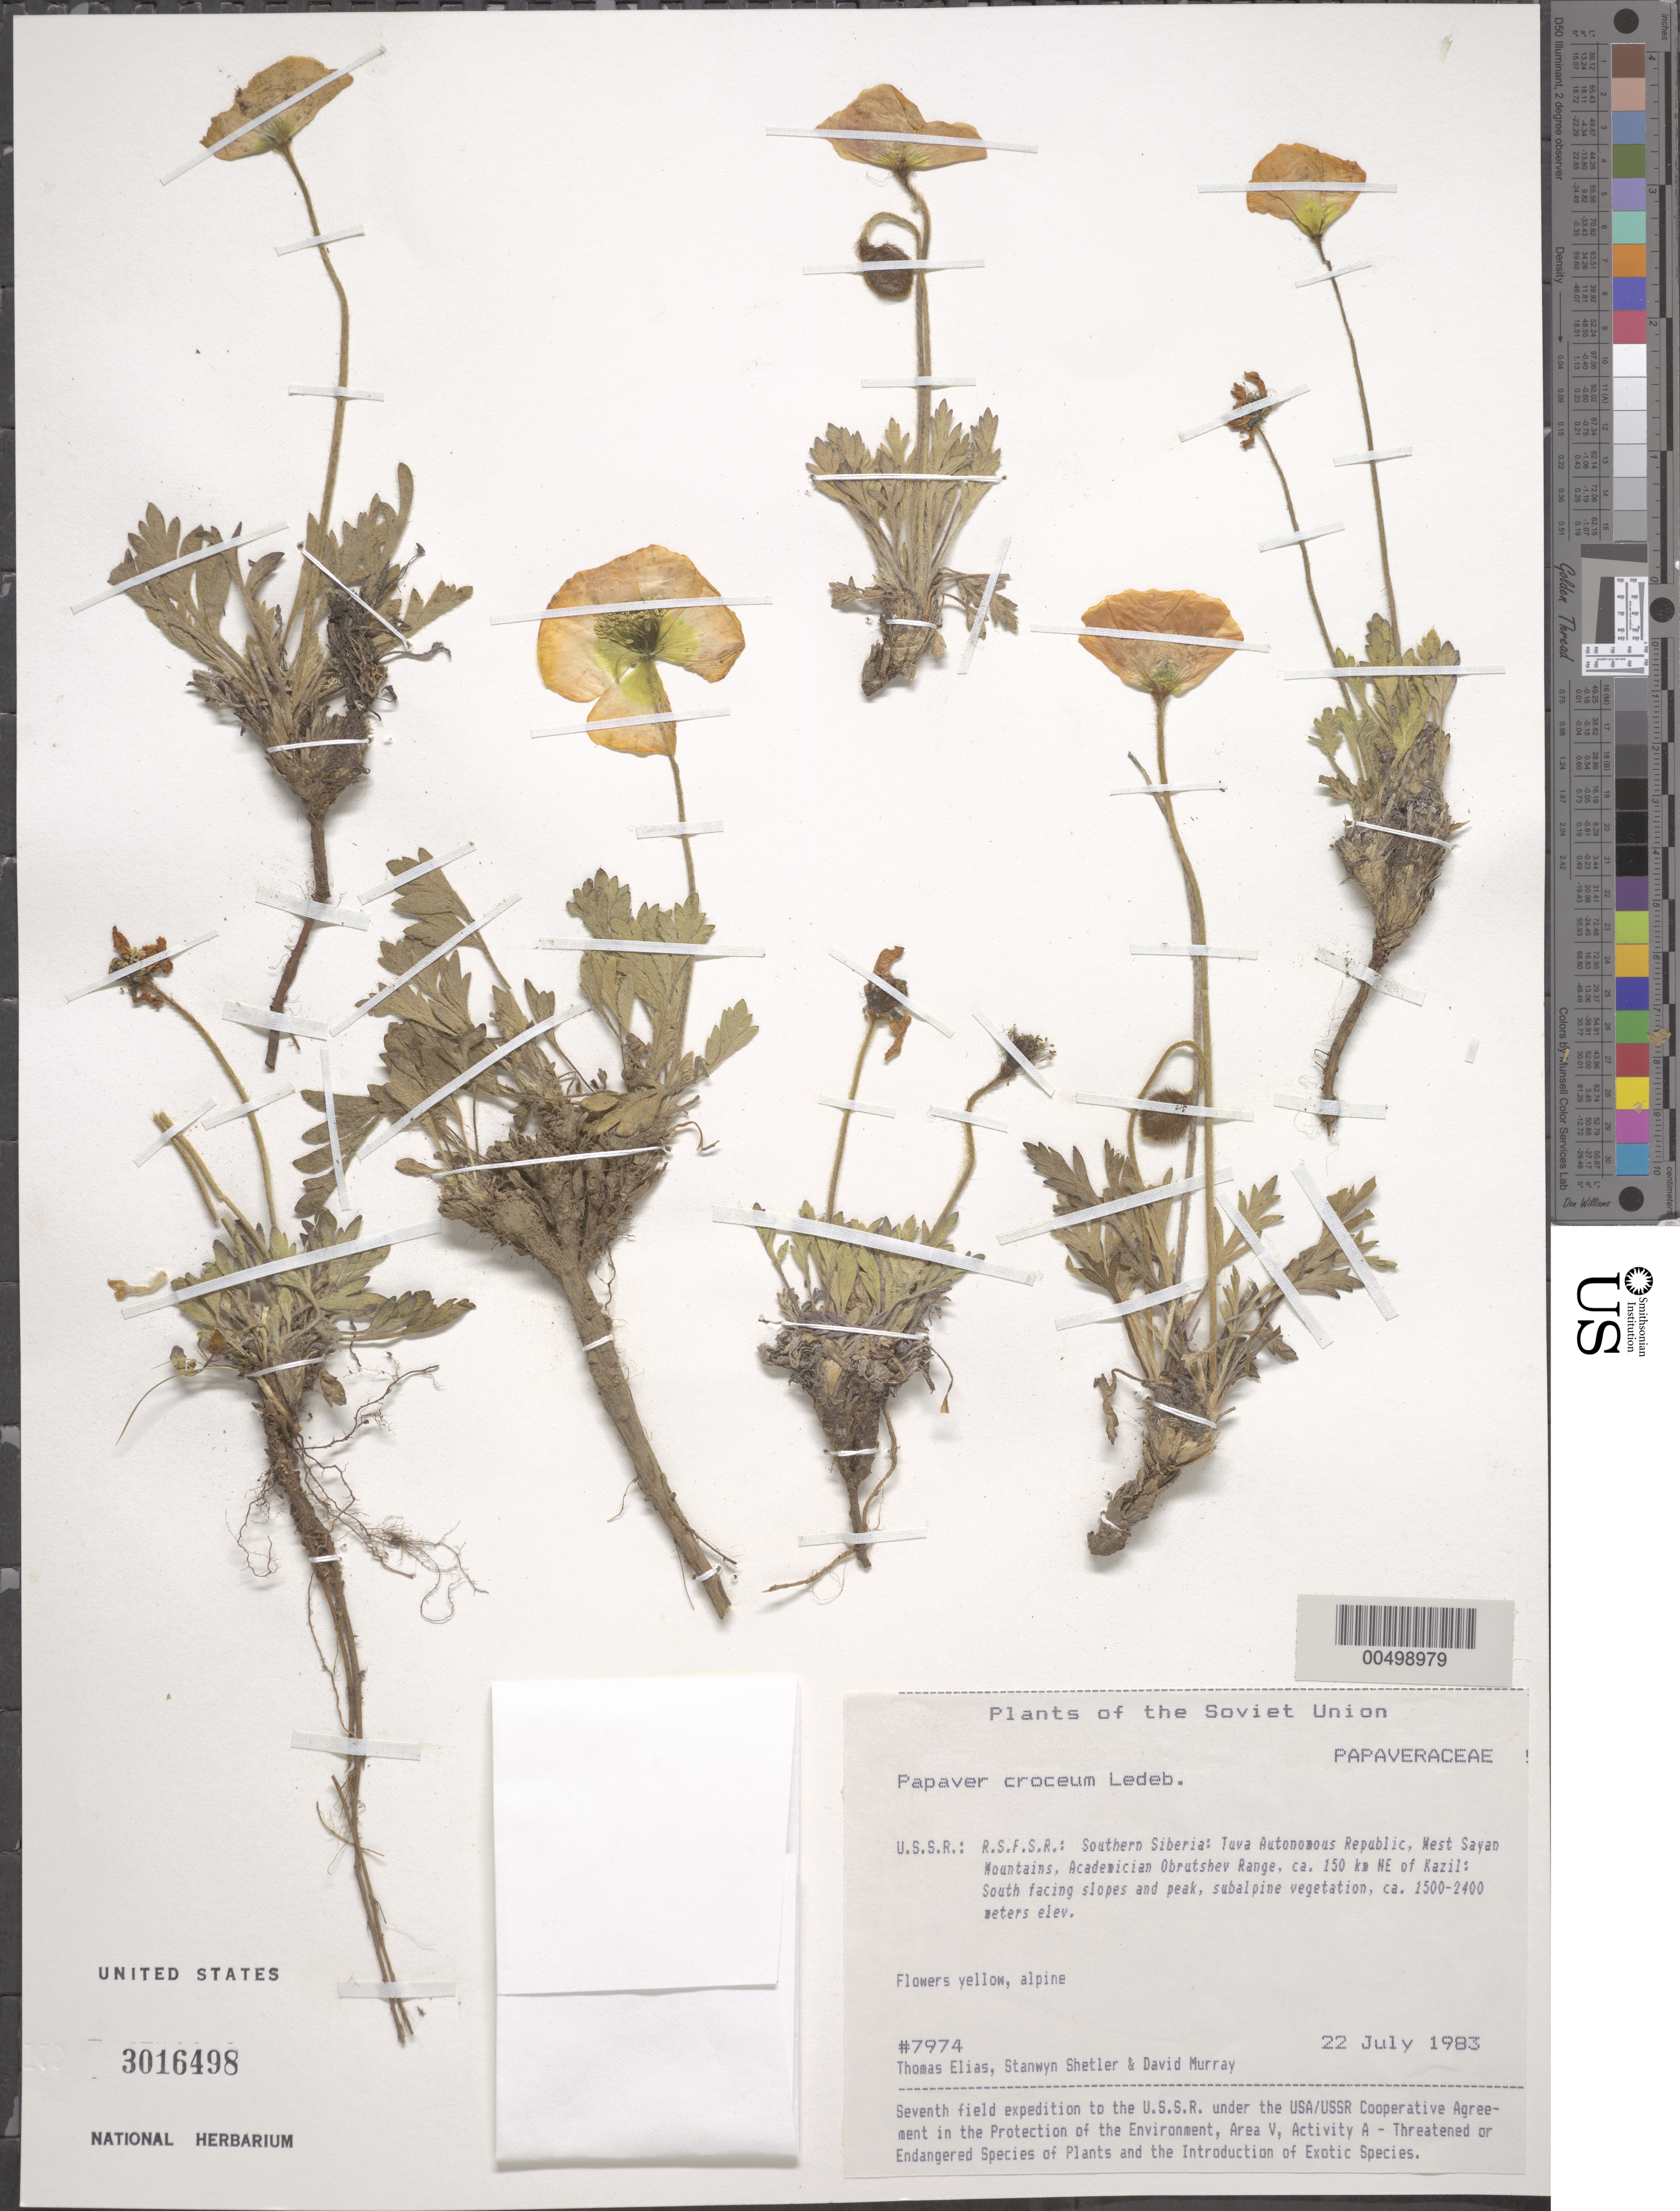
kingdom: Plantae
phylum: Tracheophyta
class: Magnoliopsida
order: Ranunculales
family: Papaveraceae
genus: Papaver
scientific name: Papaver croceum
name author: Ledeb.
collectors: T. Elias, S. Shetler & D. F. Murray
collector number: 7974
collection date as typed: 22 Jul 1983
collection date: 1983-07-22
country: Russian Federation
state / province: Tuva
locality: West Sayan Mountains, Academician Obrutshev Range, ca. 150 km NE of Kazil [Kyzyl]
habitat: S-facing slopes and peak, subalpine vegetation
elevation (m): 1500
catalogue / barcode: US 3016498